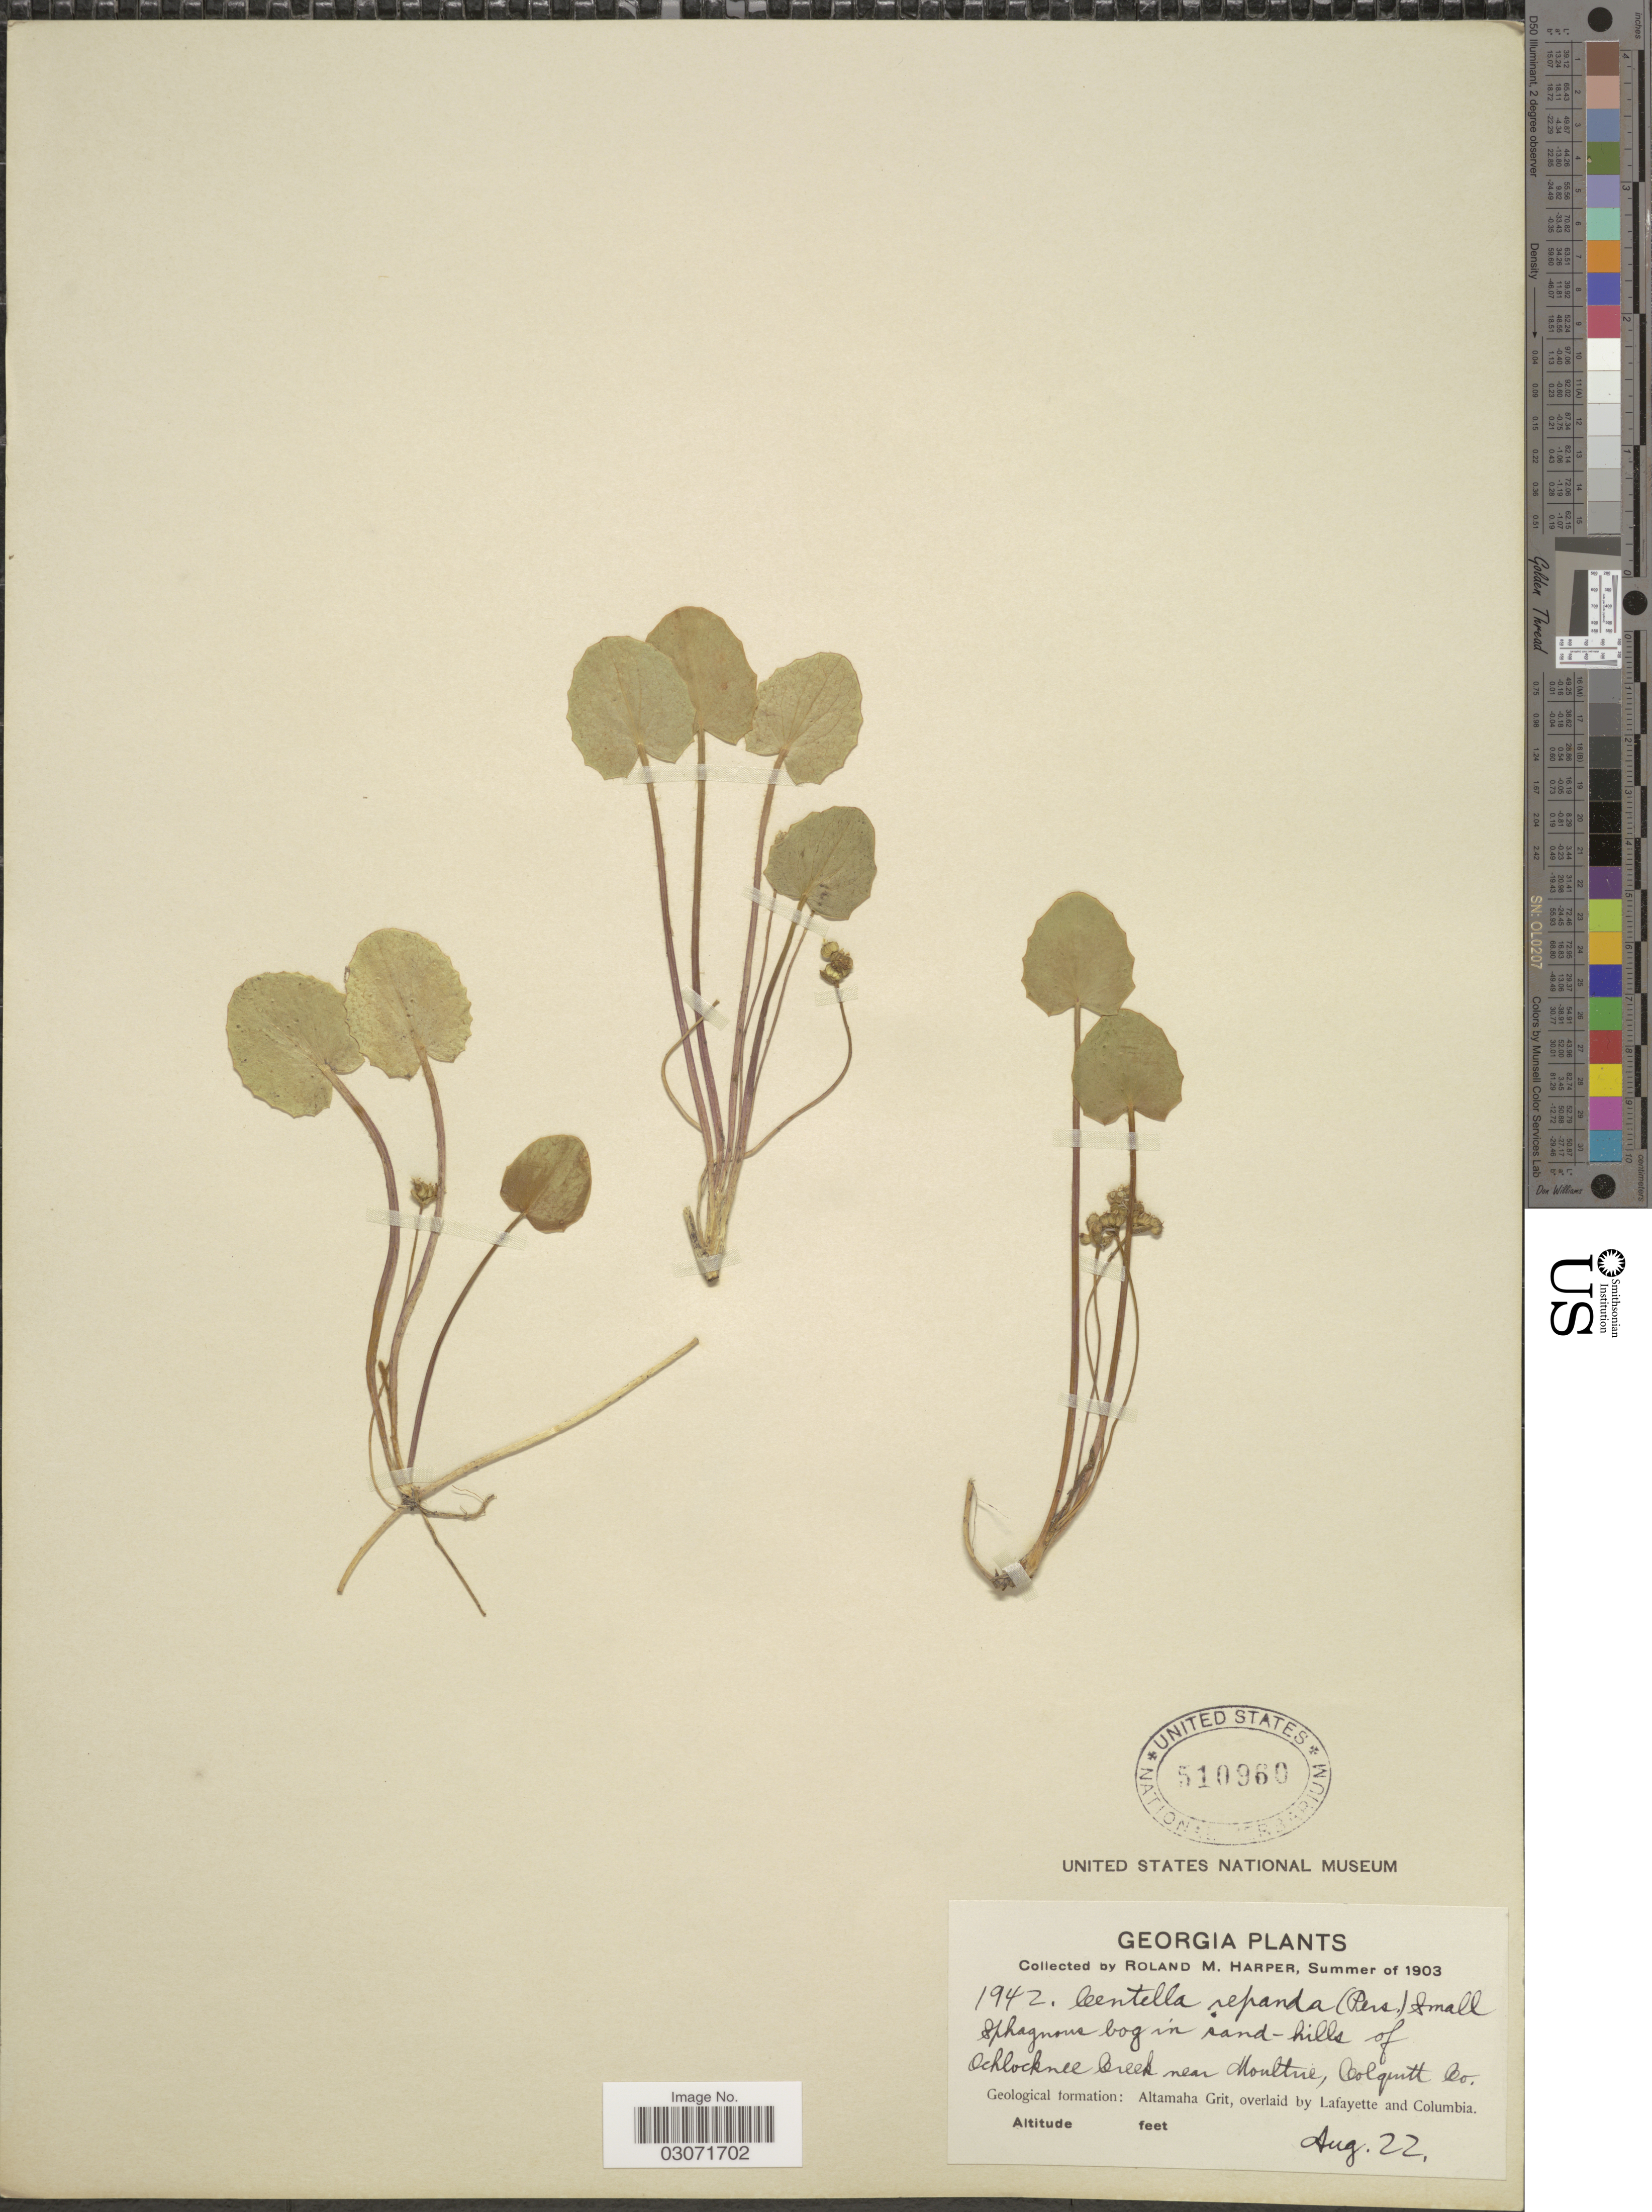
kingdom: Plantae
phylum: Tracheophyta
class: Magnoliopsida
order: Apiales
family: Apiaceae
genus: Centella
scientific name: Centella asiatica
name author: (L.) Urb.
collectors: R. M. Harper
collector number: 1942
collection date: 1903-08-22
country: United States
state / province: Georgia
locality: Sand-hills of Ochlocknee Creek near Moultrie, Colquitt Co.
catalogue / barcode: US 510960